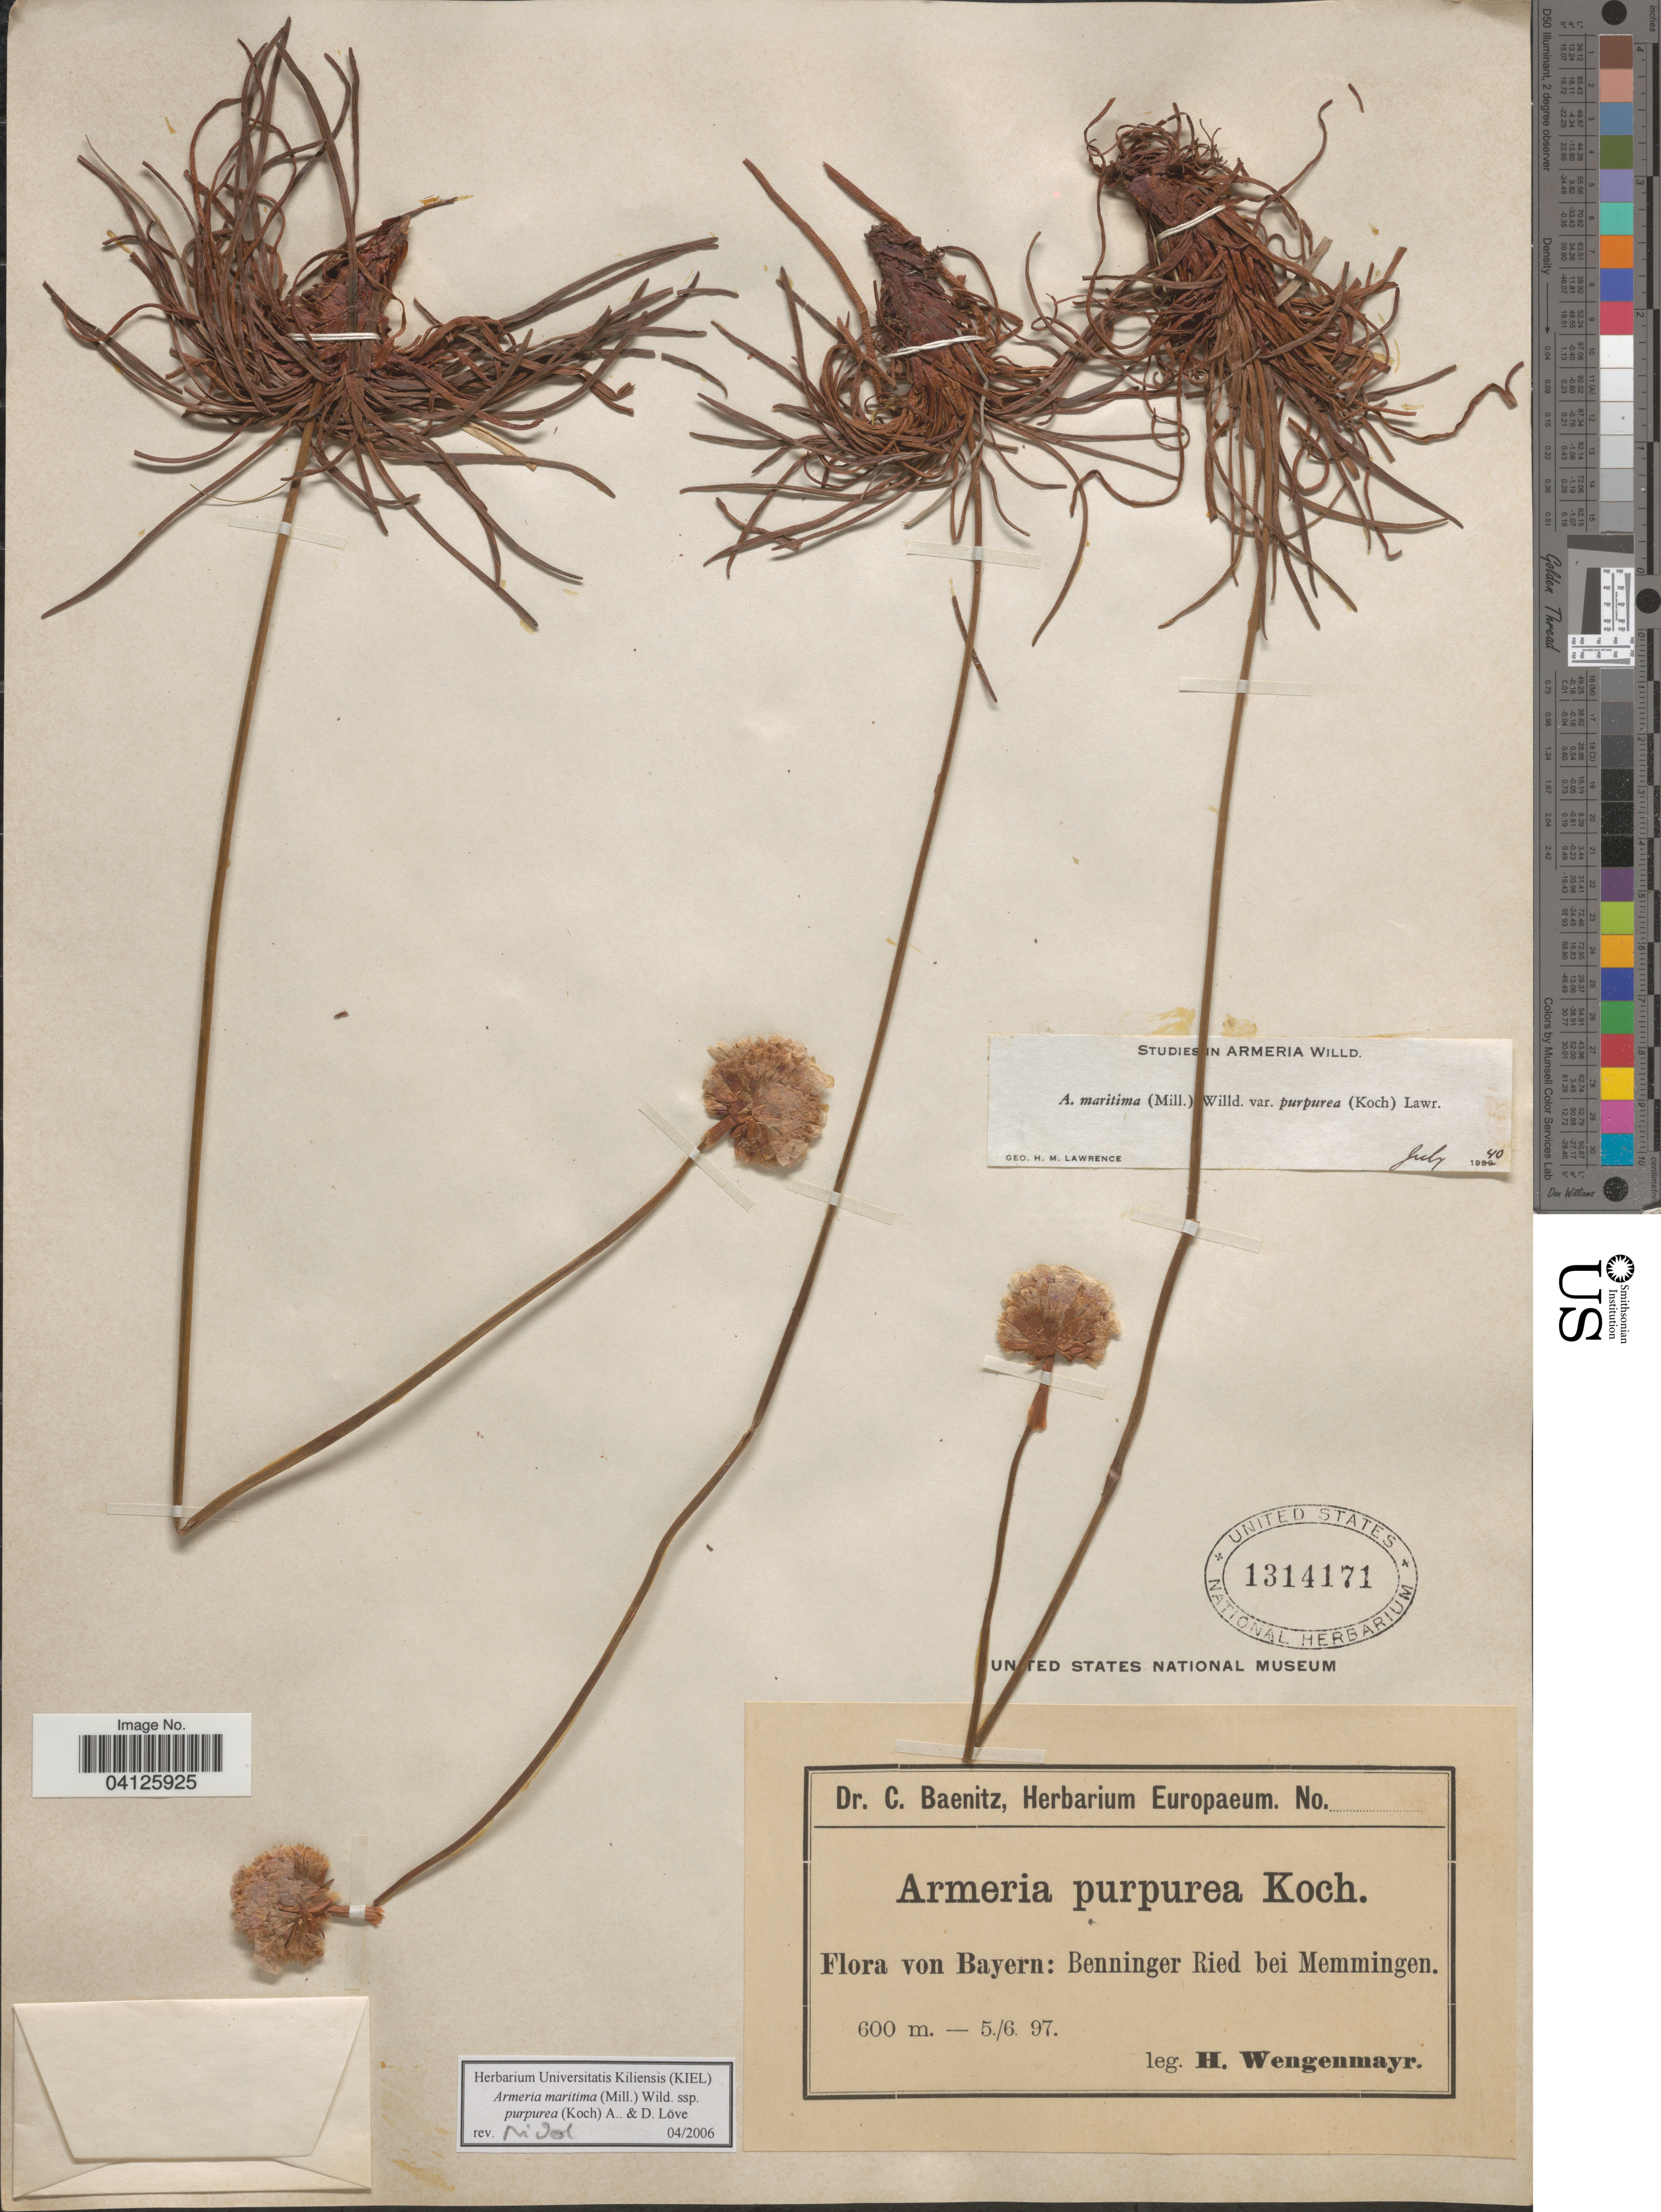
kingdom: Plantae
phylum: Tracheophyta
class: Magnoliopsida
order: Caryophyllales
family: Plumbaginaceae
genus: Armeria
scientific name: Armeria maritima subsp. purpurea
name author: (W.D.J. Koch) Á. Löve & D. Löve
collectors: H. Wengenmayr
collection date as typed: Transcribed d/m/y: 5/6/97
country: Germany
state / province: Bayern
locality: Benninger Ried bei Memmingen.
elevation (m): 600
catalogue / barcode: US 1314171